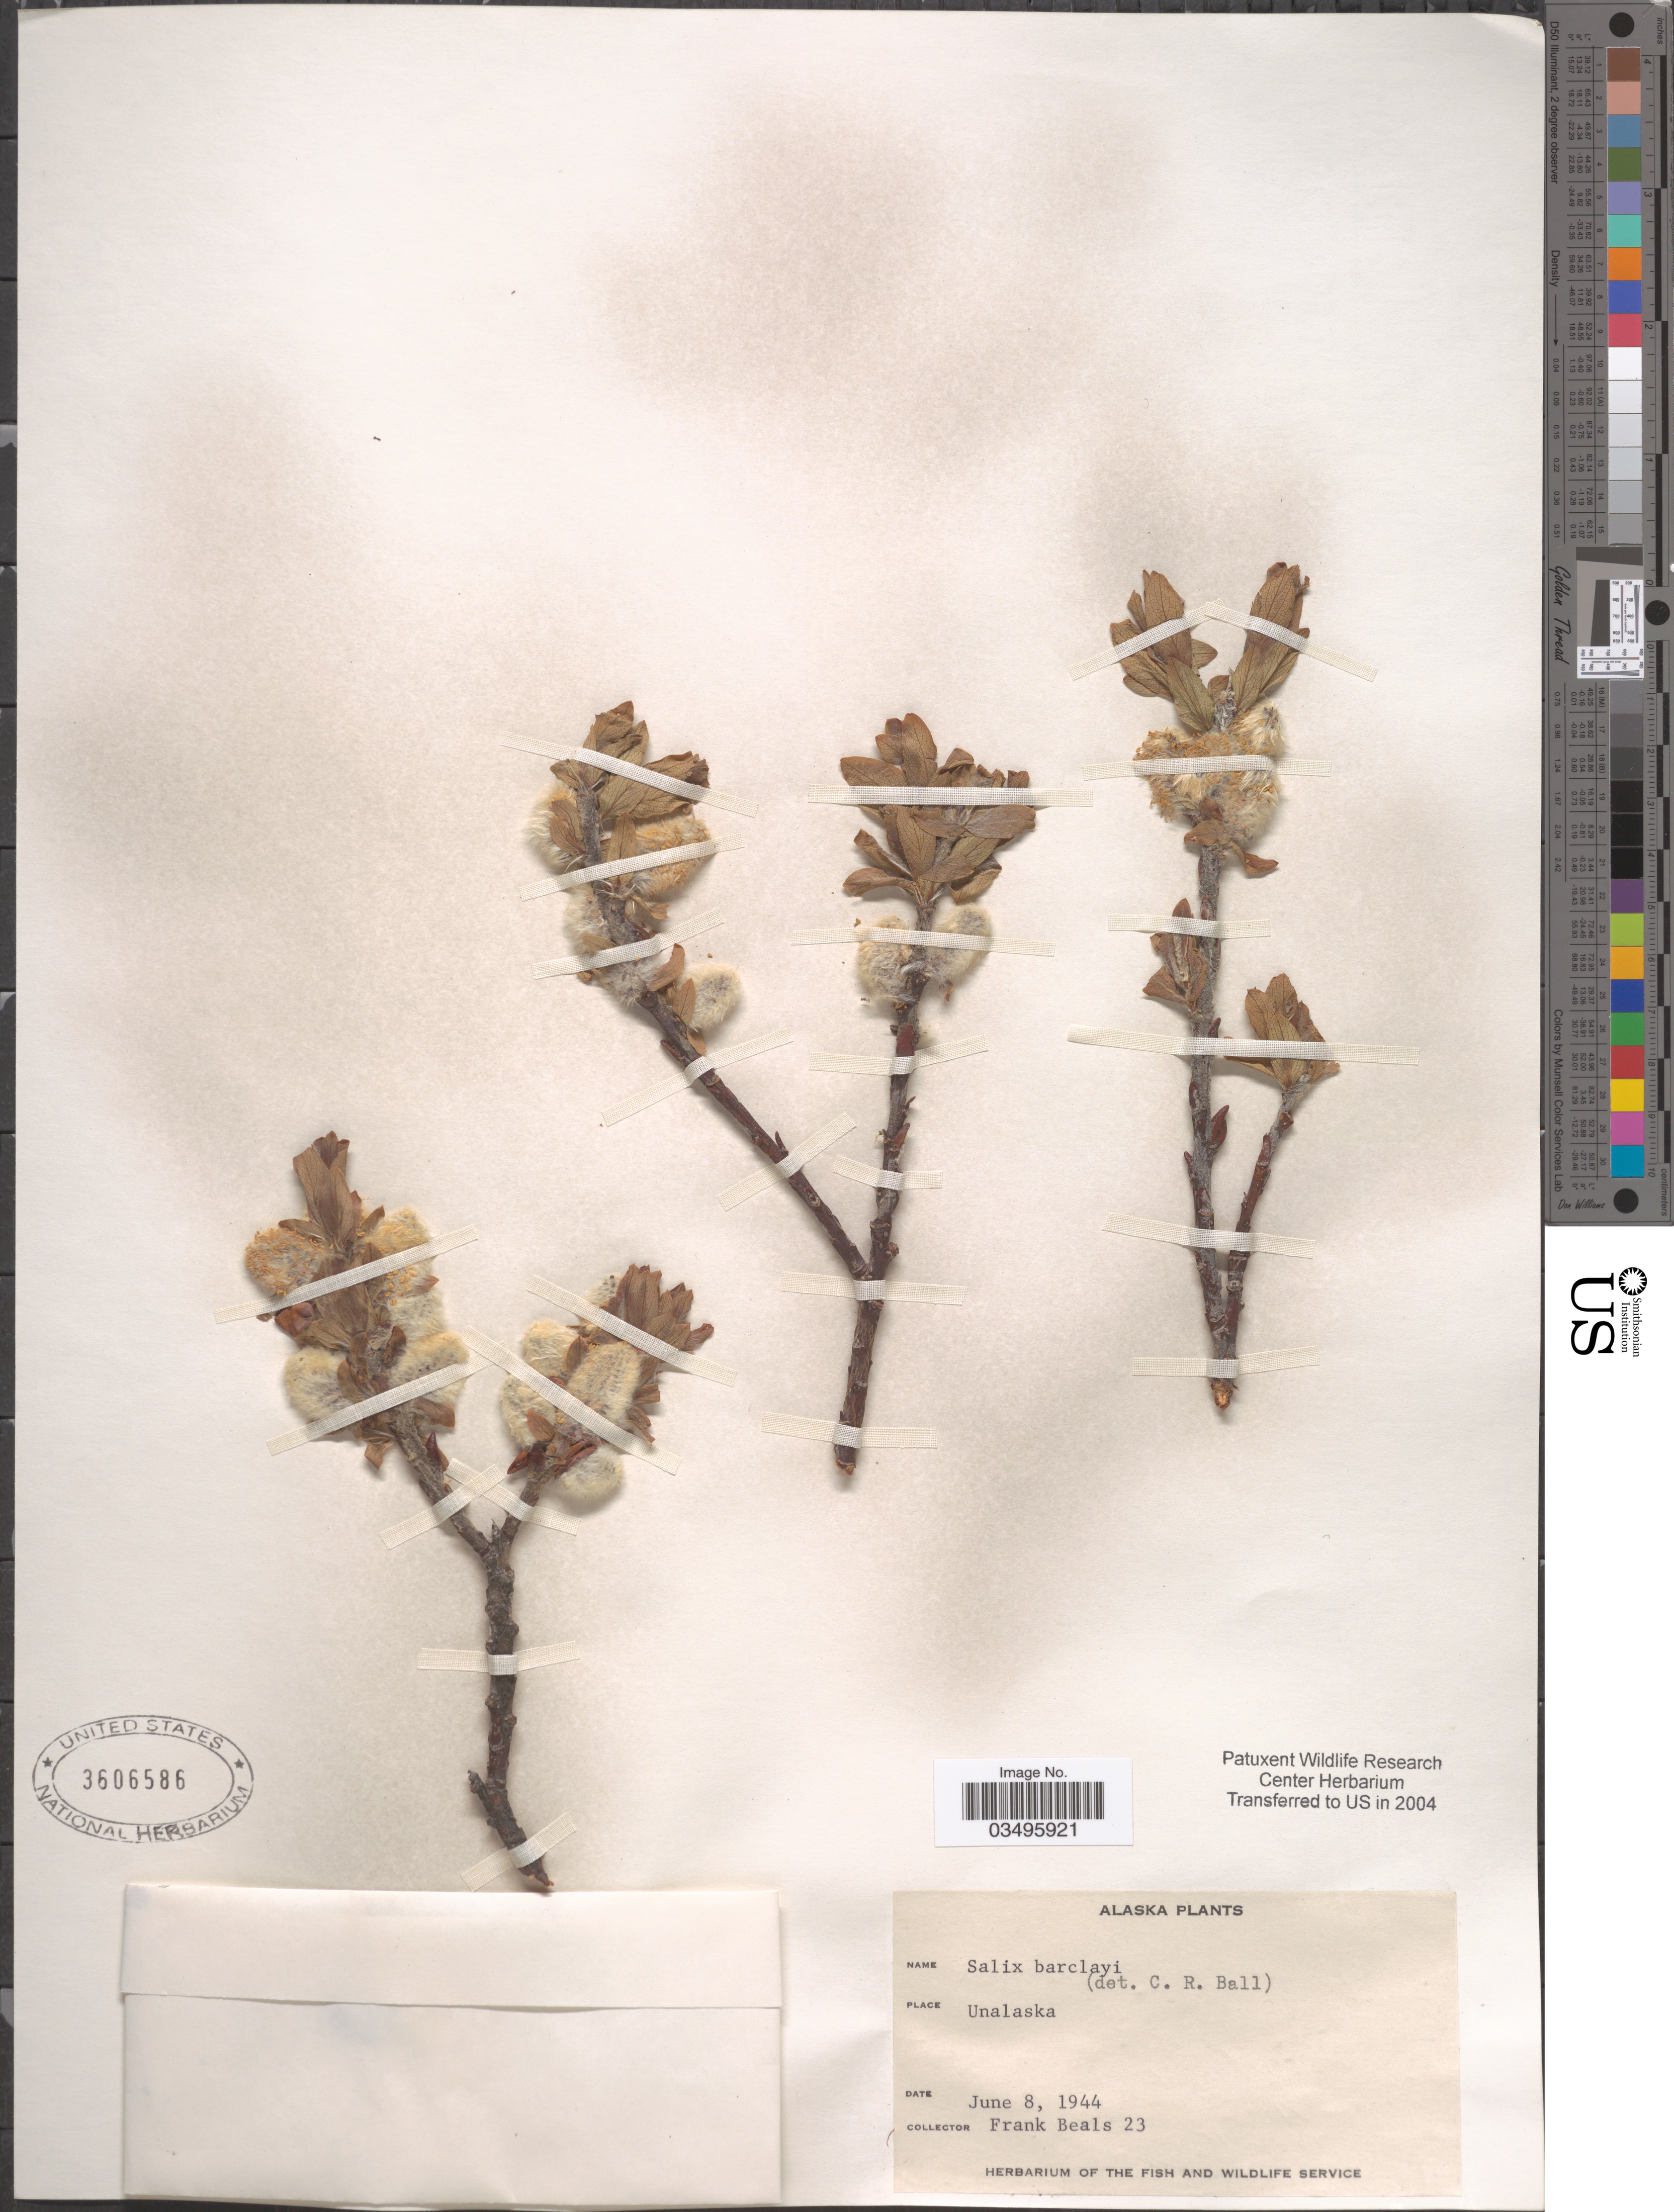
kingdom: Plantae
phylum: Tracheophyta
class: Magnoliopsida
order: Malpighiales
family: Salicaceae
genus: Salix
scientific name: Salix barclayi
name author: Andersson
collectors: F. Beals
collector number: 23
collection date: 1944-06-08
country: United States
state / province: Alaska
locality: Unalaska.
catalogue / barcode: US 3606586